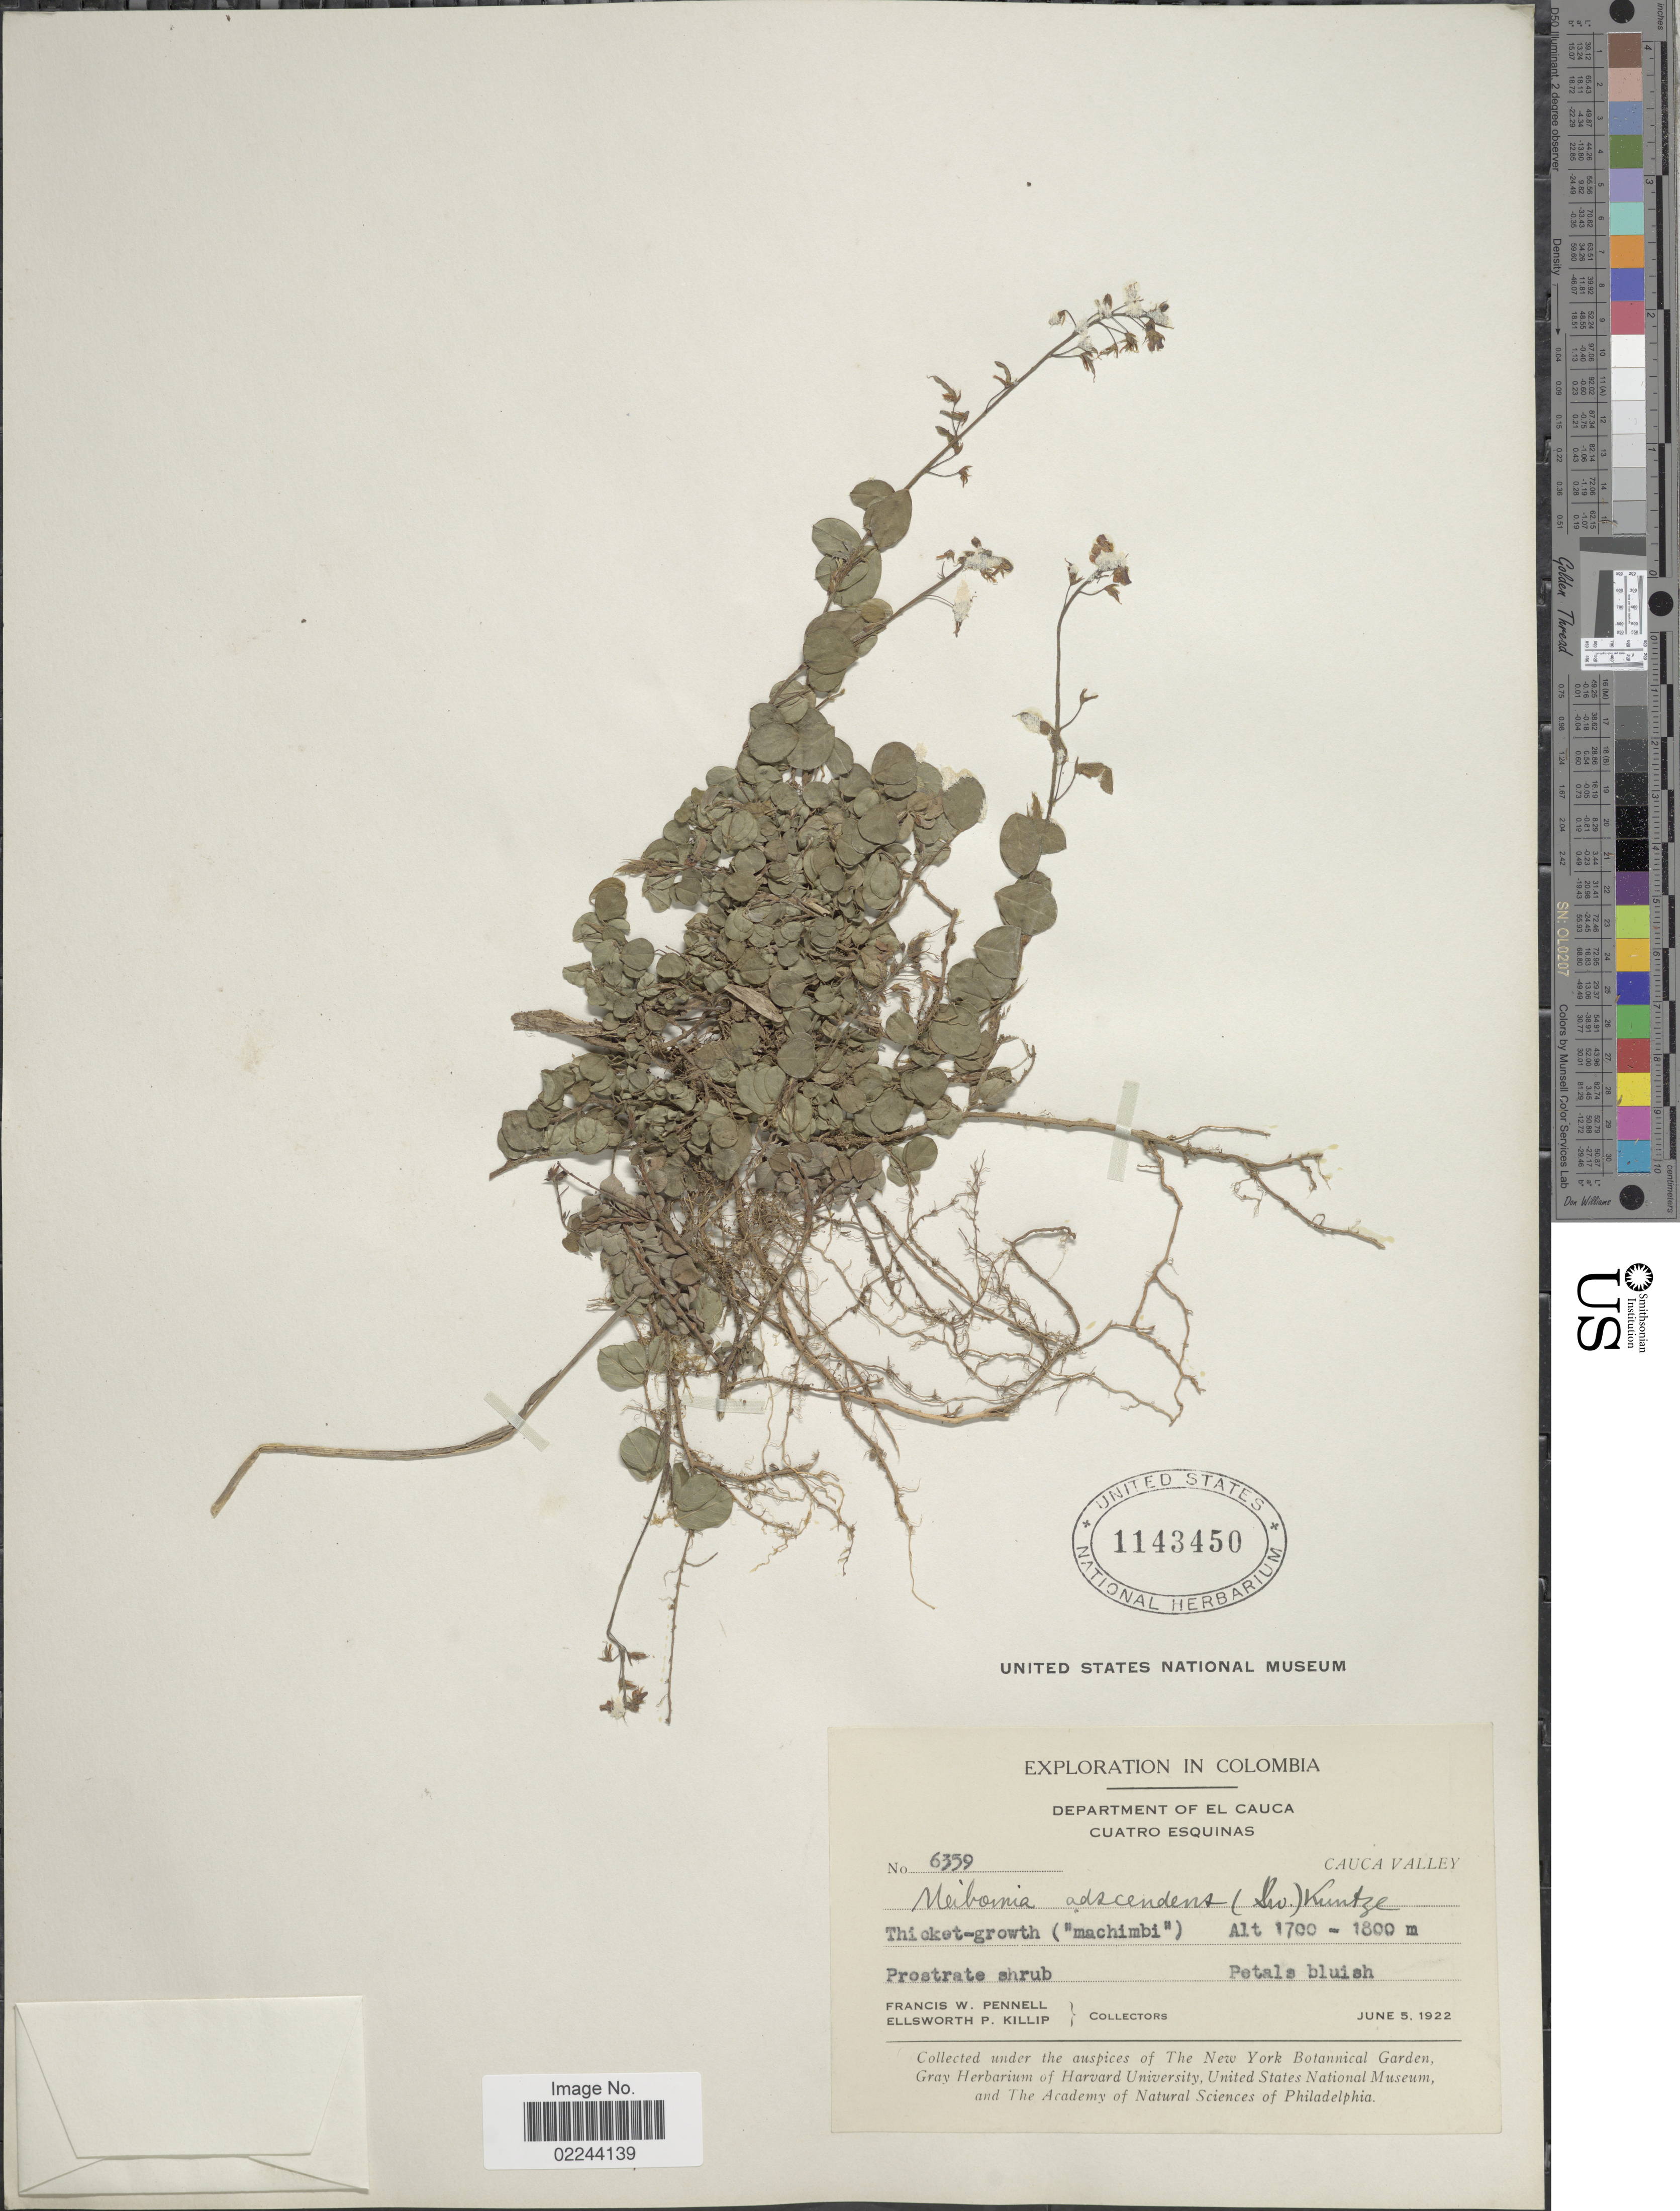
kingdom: Plantae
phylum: Tracheophyta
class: Magnoliopsida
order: Fabales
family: Fabaceae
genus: Grona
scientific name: Grona adscendens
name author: (Sw.) H. Ohashi & K. Ohashi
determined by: Strong, Mark T., (BOT), Smithsonian Institution - National Museum of Natural History (UNITED STATES)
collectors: F. W. Pennell & E. P. Killip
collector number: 6359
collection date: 1922-06-05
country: Colombia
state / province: Cauca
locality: Department of El Cauca Cuatro Esquinas, Cauca Valley, Thicket-growth ('machimbi')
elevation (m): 1700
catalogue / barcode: US 1143450